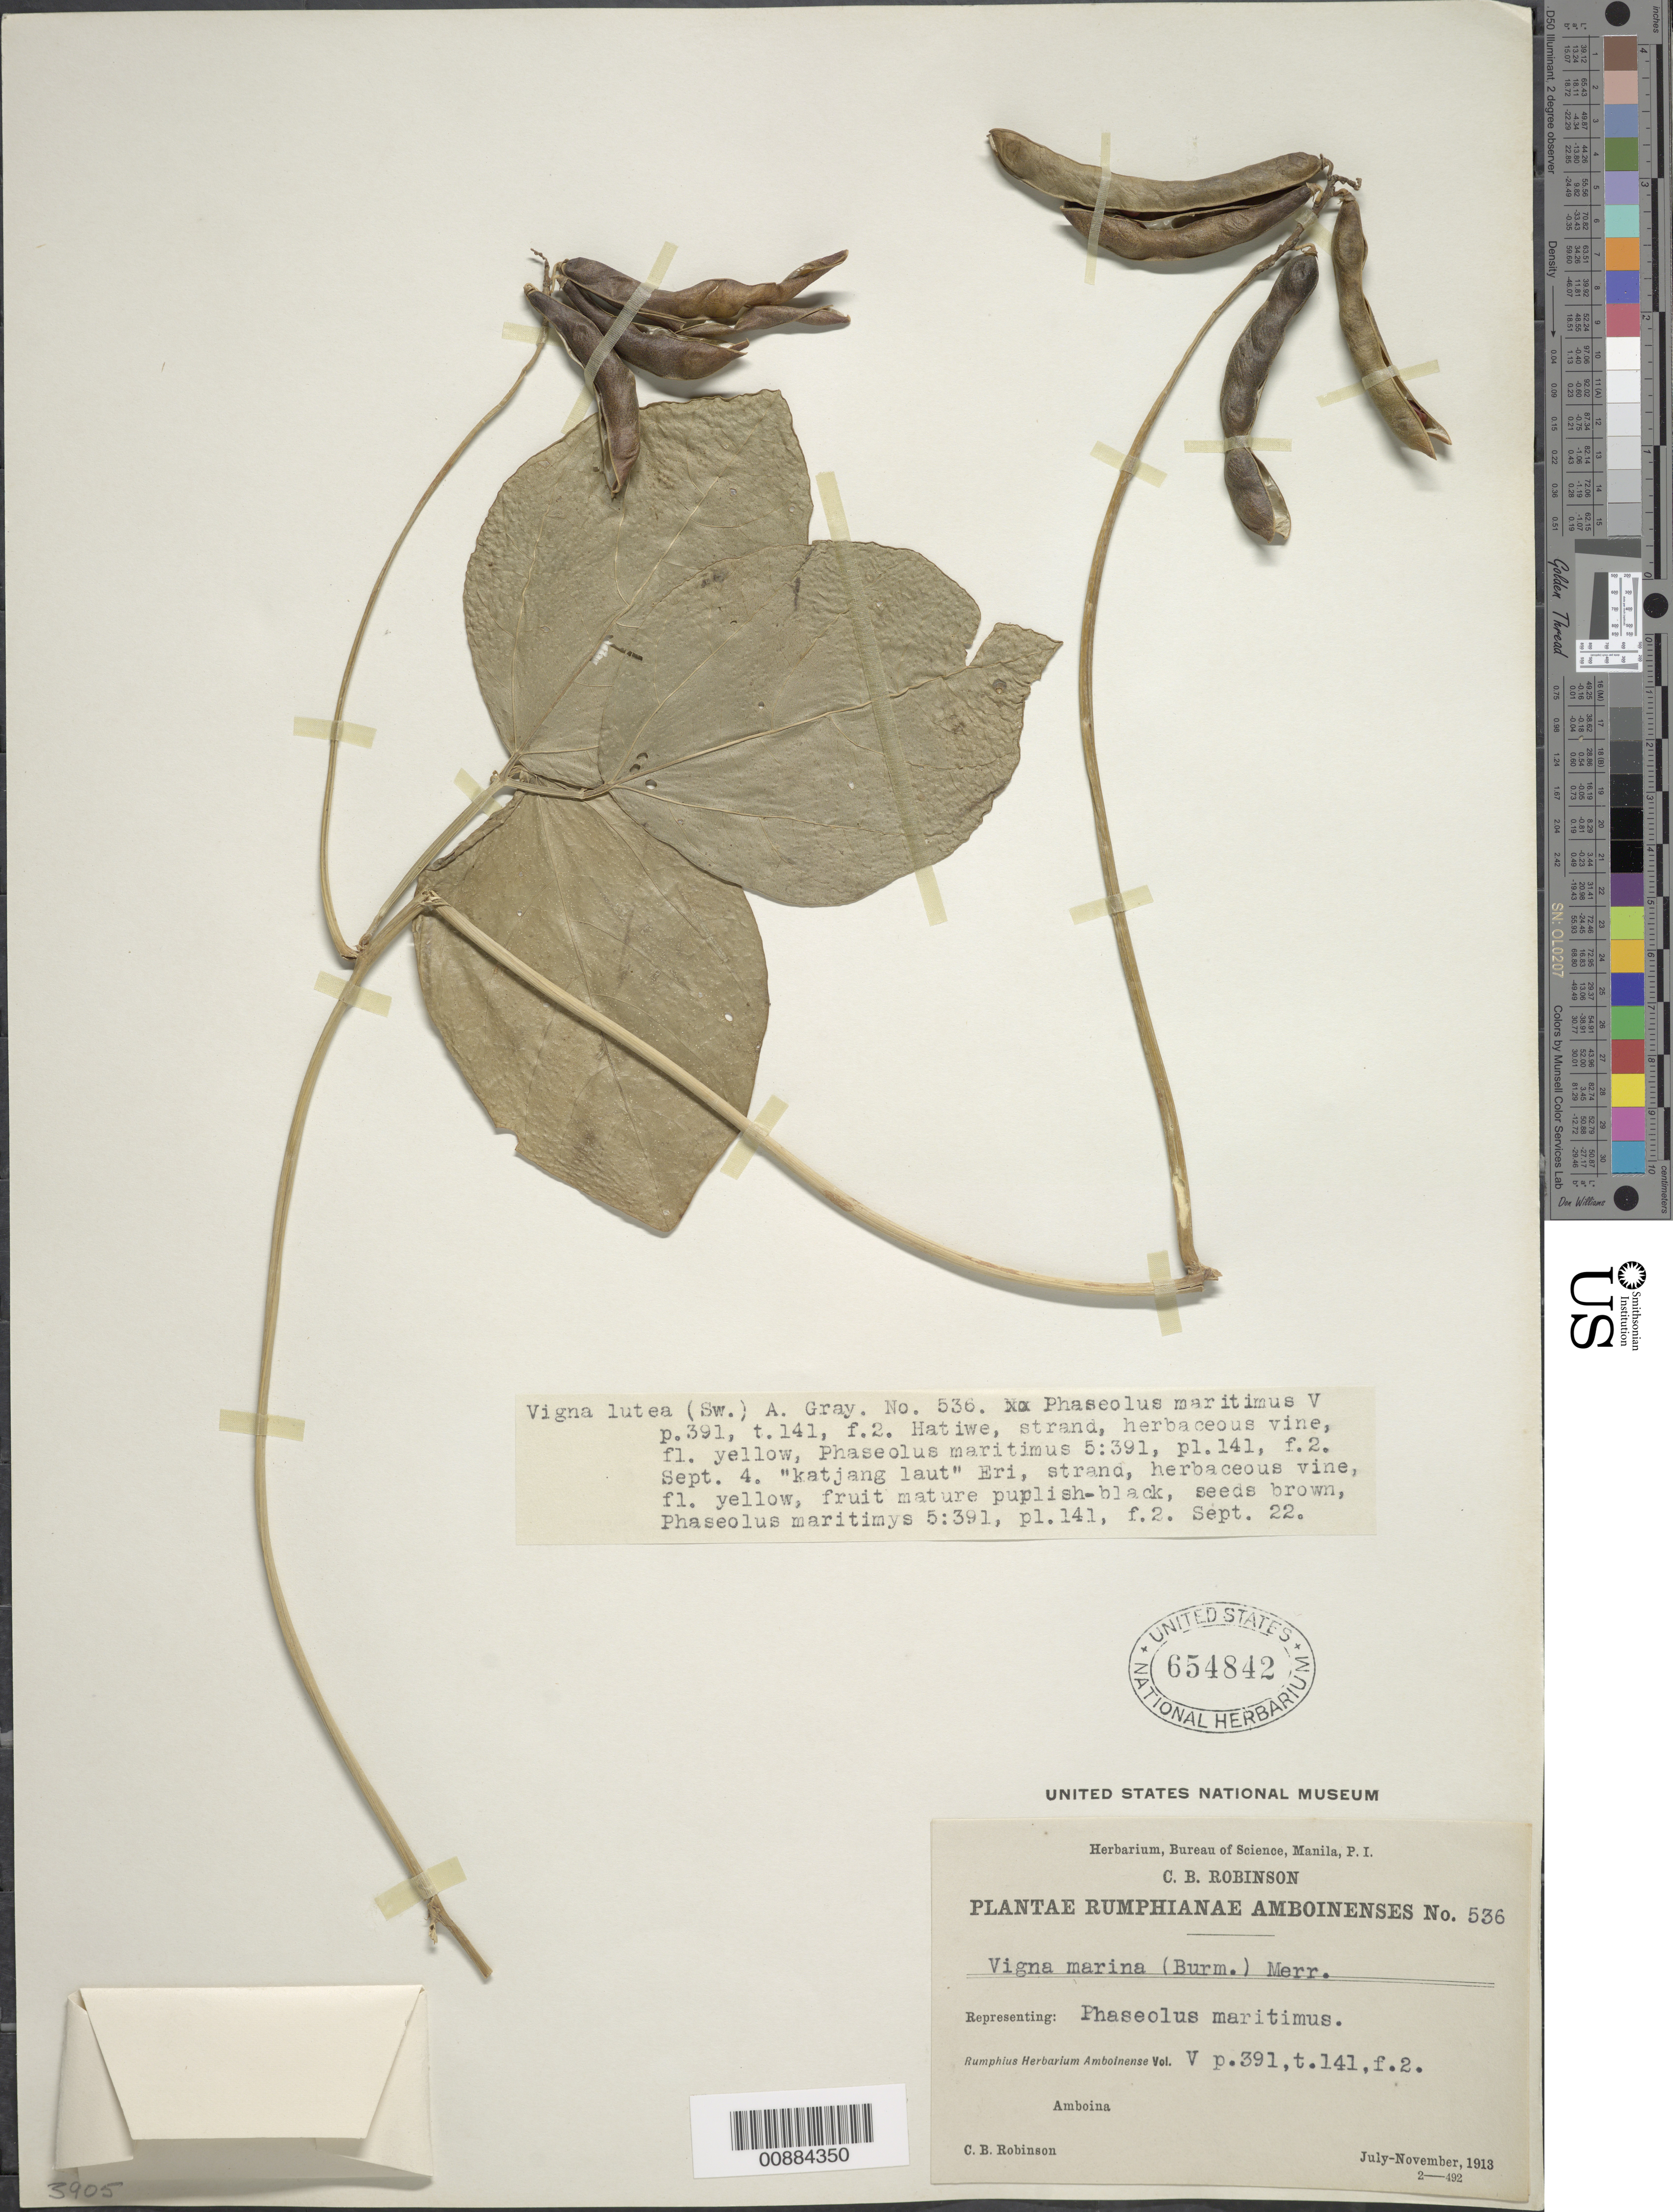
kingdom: Plantae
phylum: Tracheophyta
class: Magnoliopsida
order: Fabales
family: Fabaceae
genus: Vigna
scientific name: Vigna marina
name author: (Burm.) Merr.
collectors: C. Robinson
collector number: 536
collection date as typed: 02 Jul 1913 to Nov 1913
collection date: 1913-07-02/1913-11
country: Indonesia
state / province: Maluku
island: Amboina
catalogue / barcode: US 654842